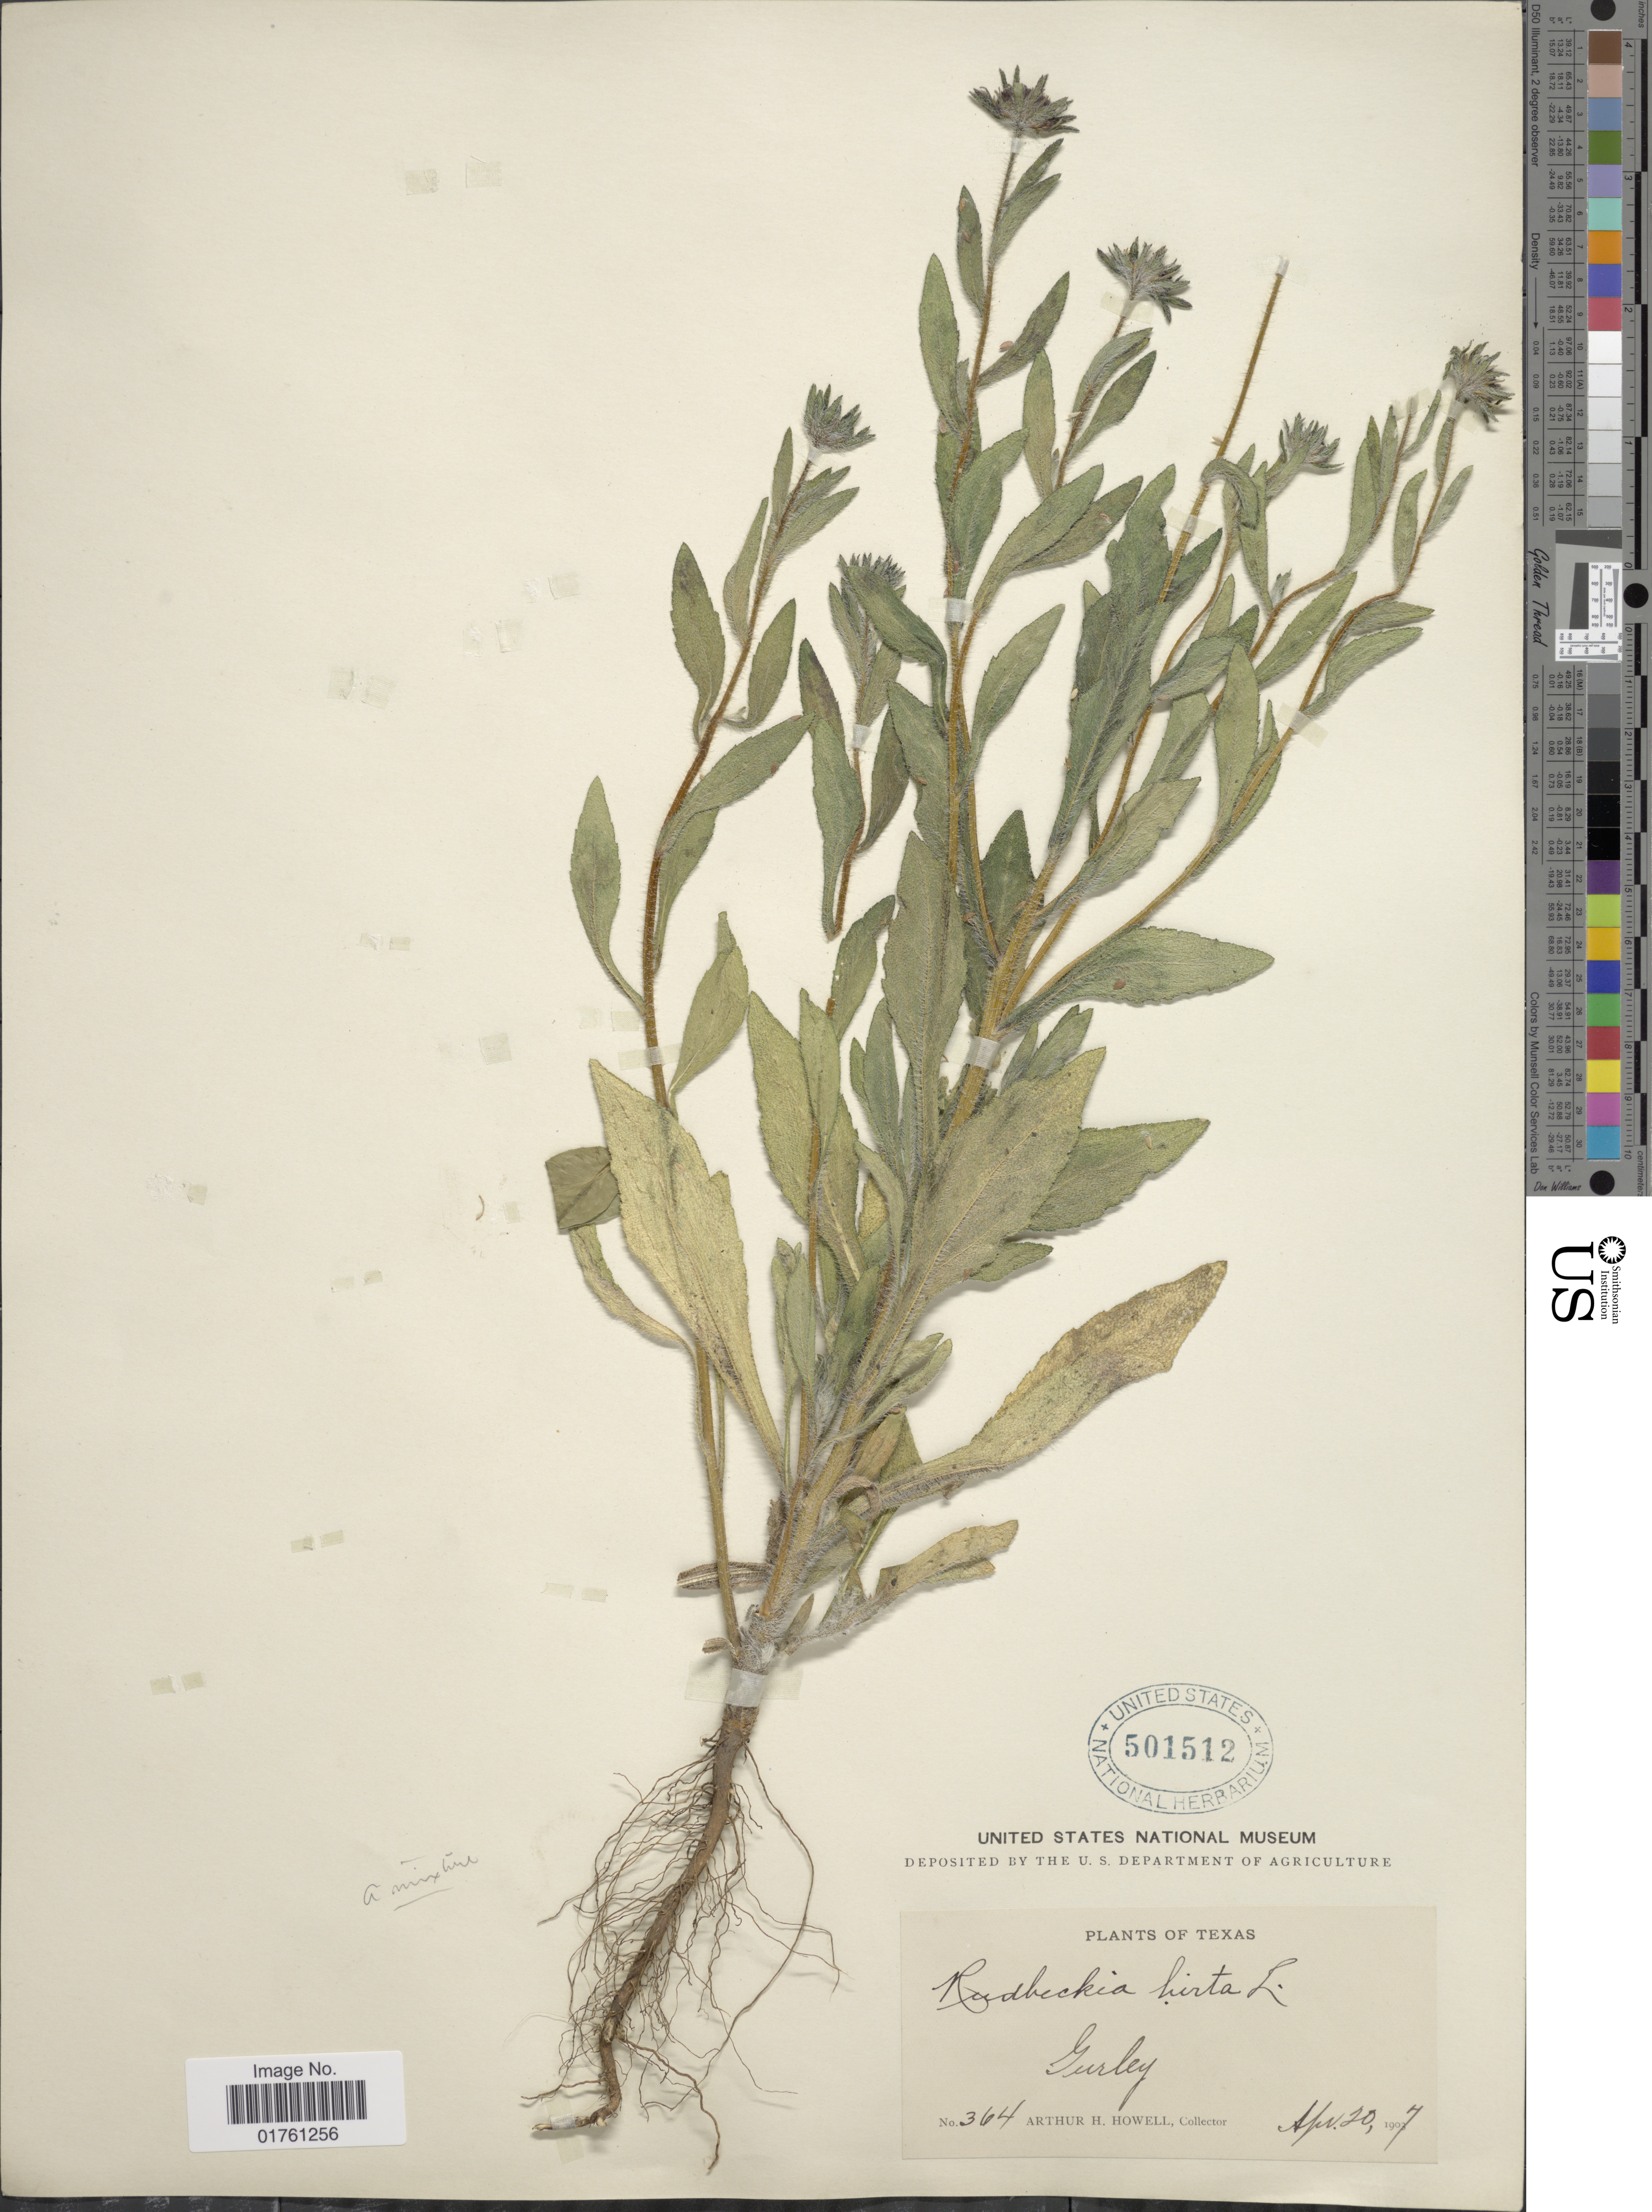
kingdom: Plantae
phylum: Tracheophyta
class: Magnoliopsida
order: Asterales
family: Asteraceae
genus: Rudbeckia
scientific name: Rudbeckia hirta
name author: L.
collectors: A. H. Howell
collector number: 364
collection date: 1907-04-20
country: United States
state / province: Texas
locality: Gurley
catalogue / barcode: US 501512